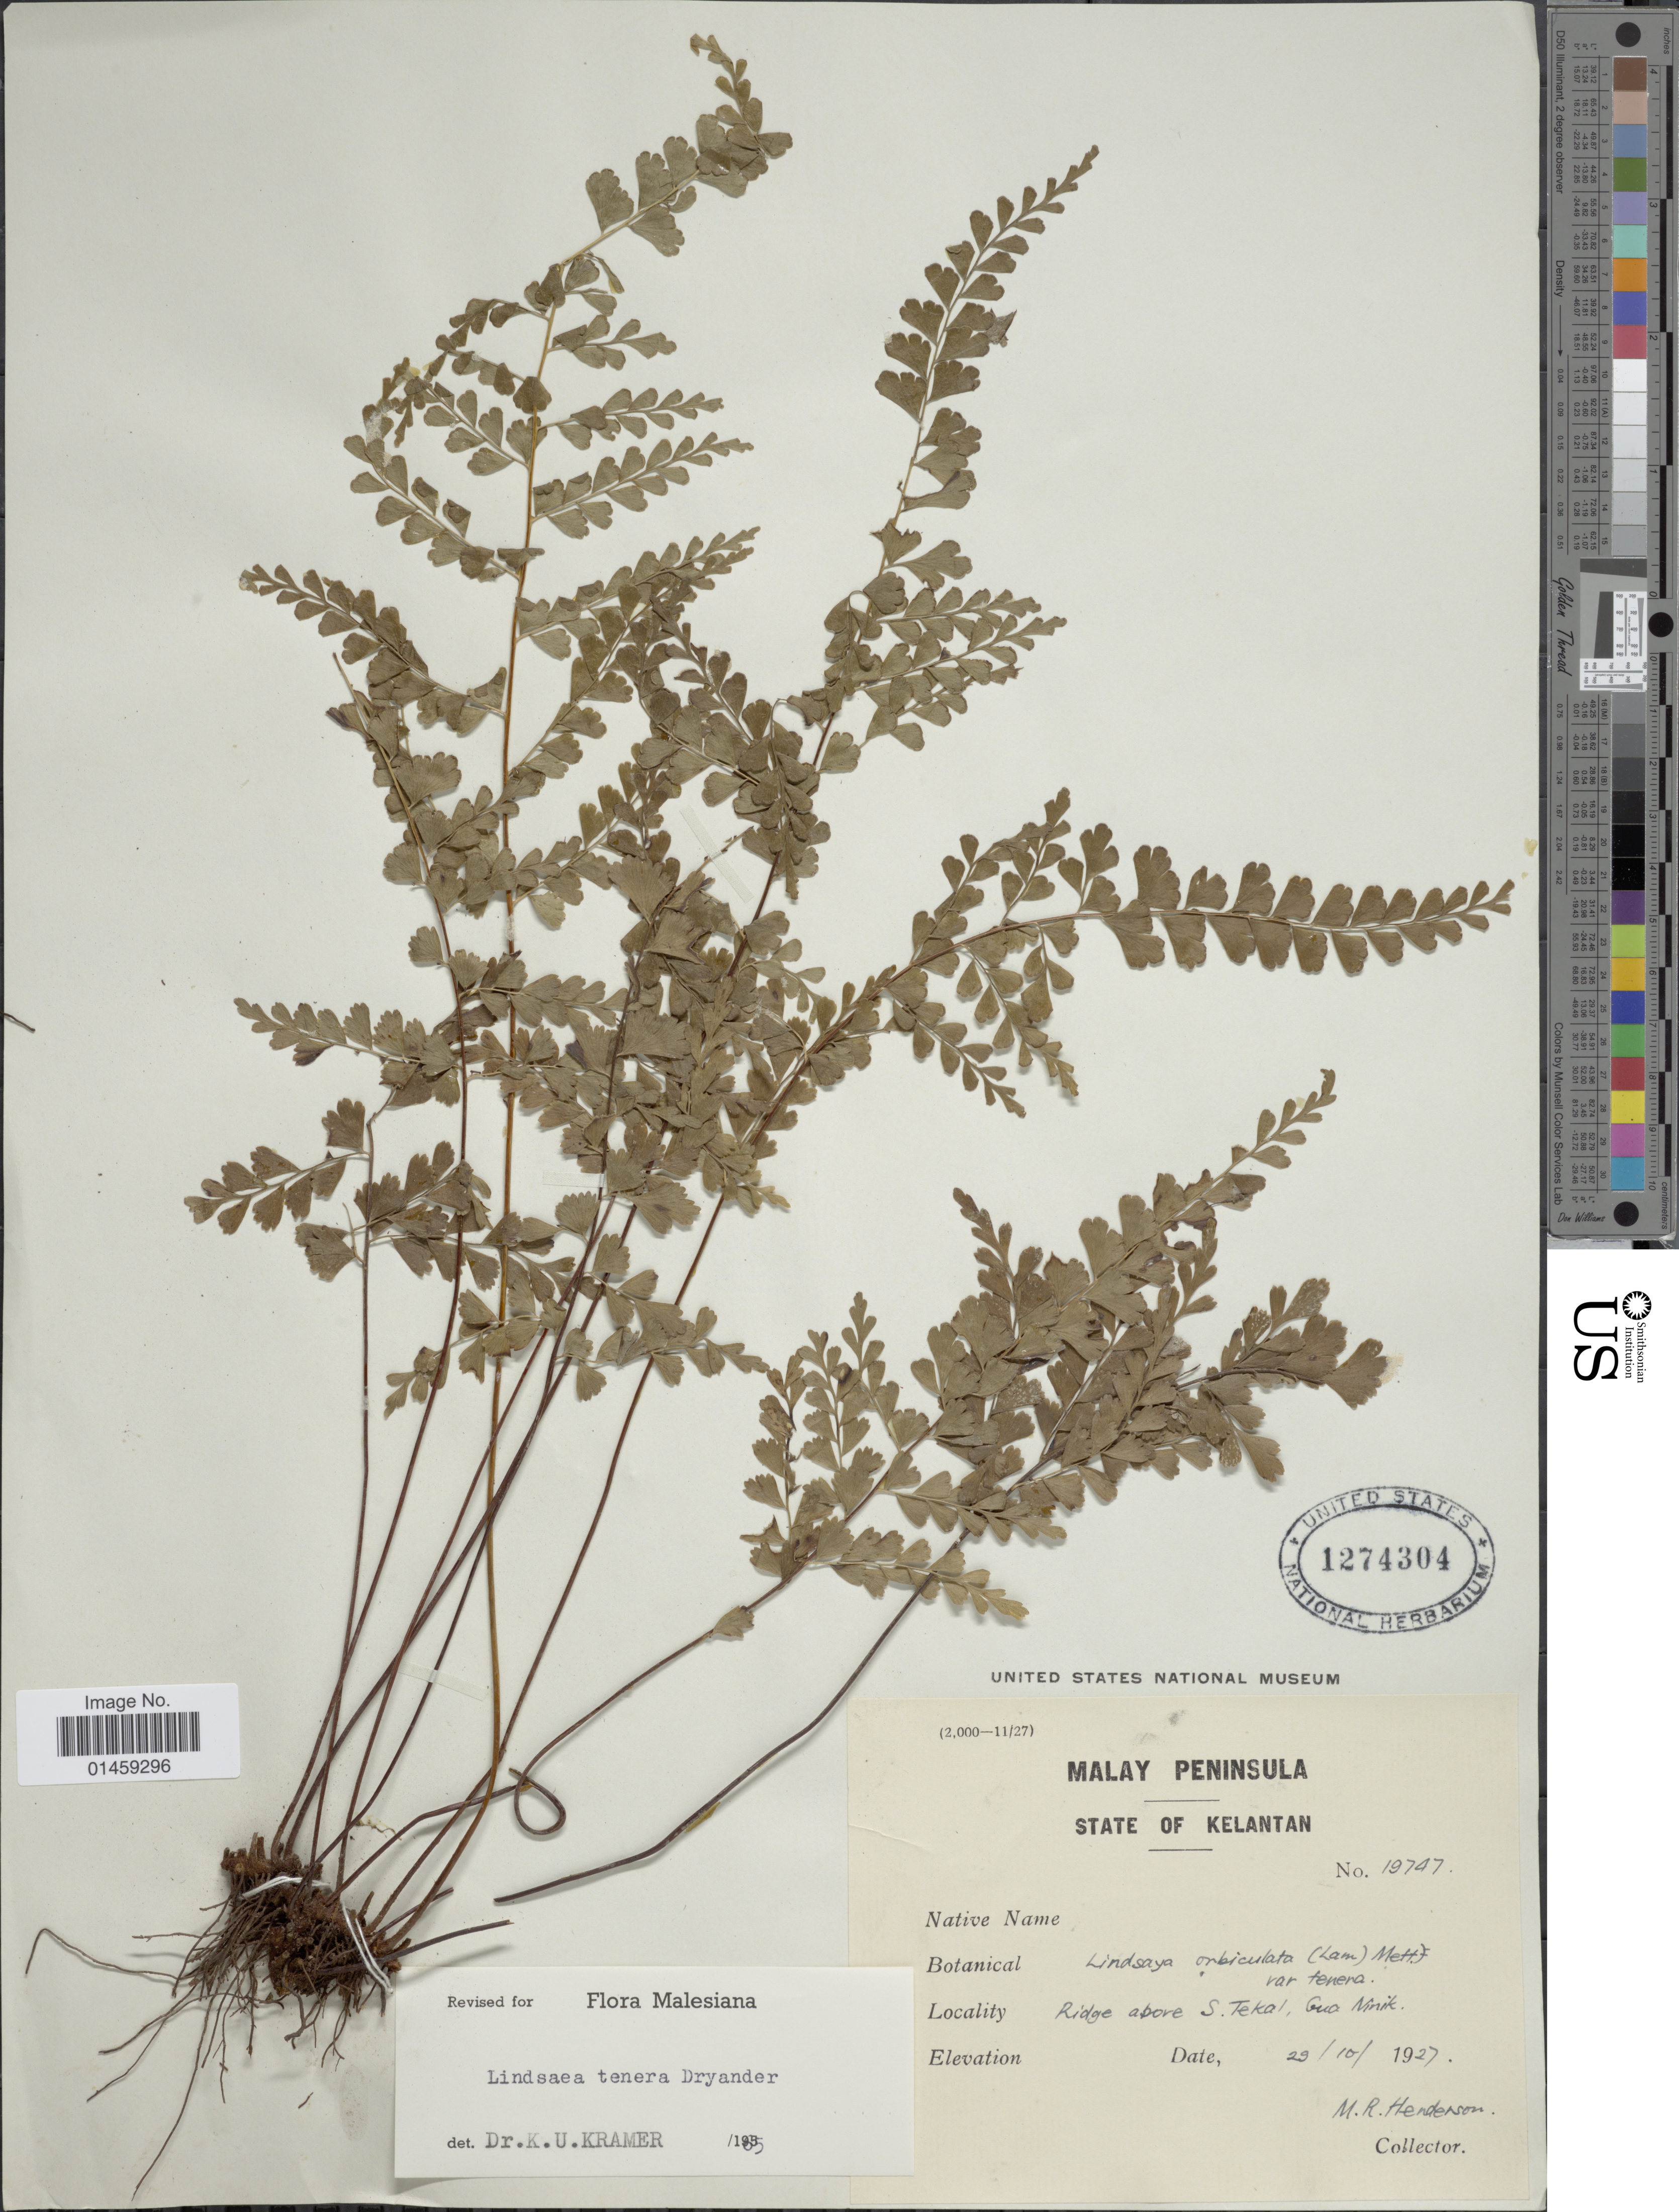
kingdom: Plantae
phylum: Tracheophyta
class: Polypodiopsida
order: Polypodiales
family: Lindsaeaceae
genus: Lindsaea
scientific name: Lindsaea tenera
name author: Dryand.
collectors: M. Henderson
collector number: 19747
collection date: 1927-10-29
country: Malaysia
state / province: Kelantan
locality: Malay Peninsula. Ridge above S. Tekal, Gua Ninik. [interpreted]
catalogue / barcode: US 1274304